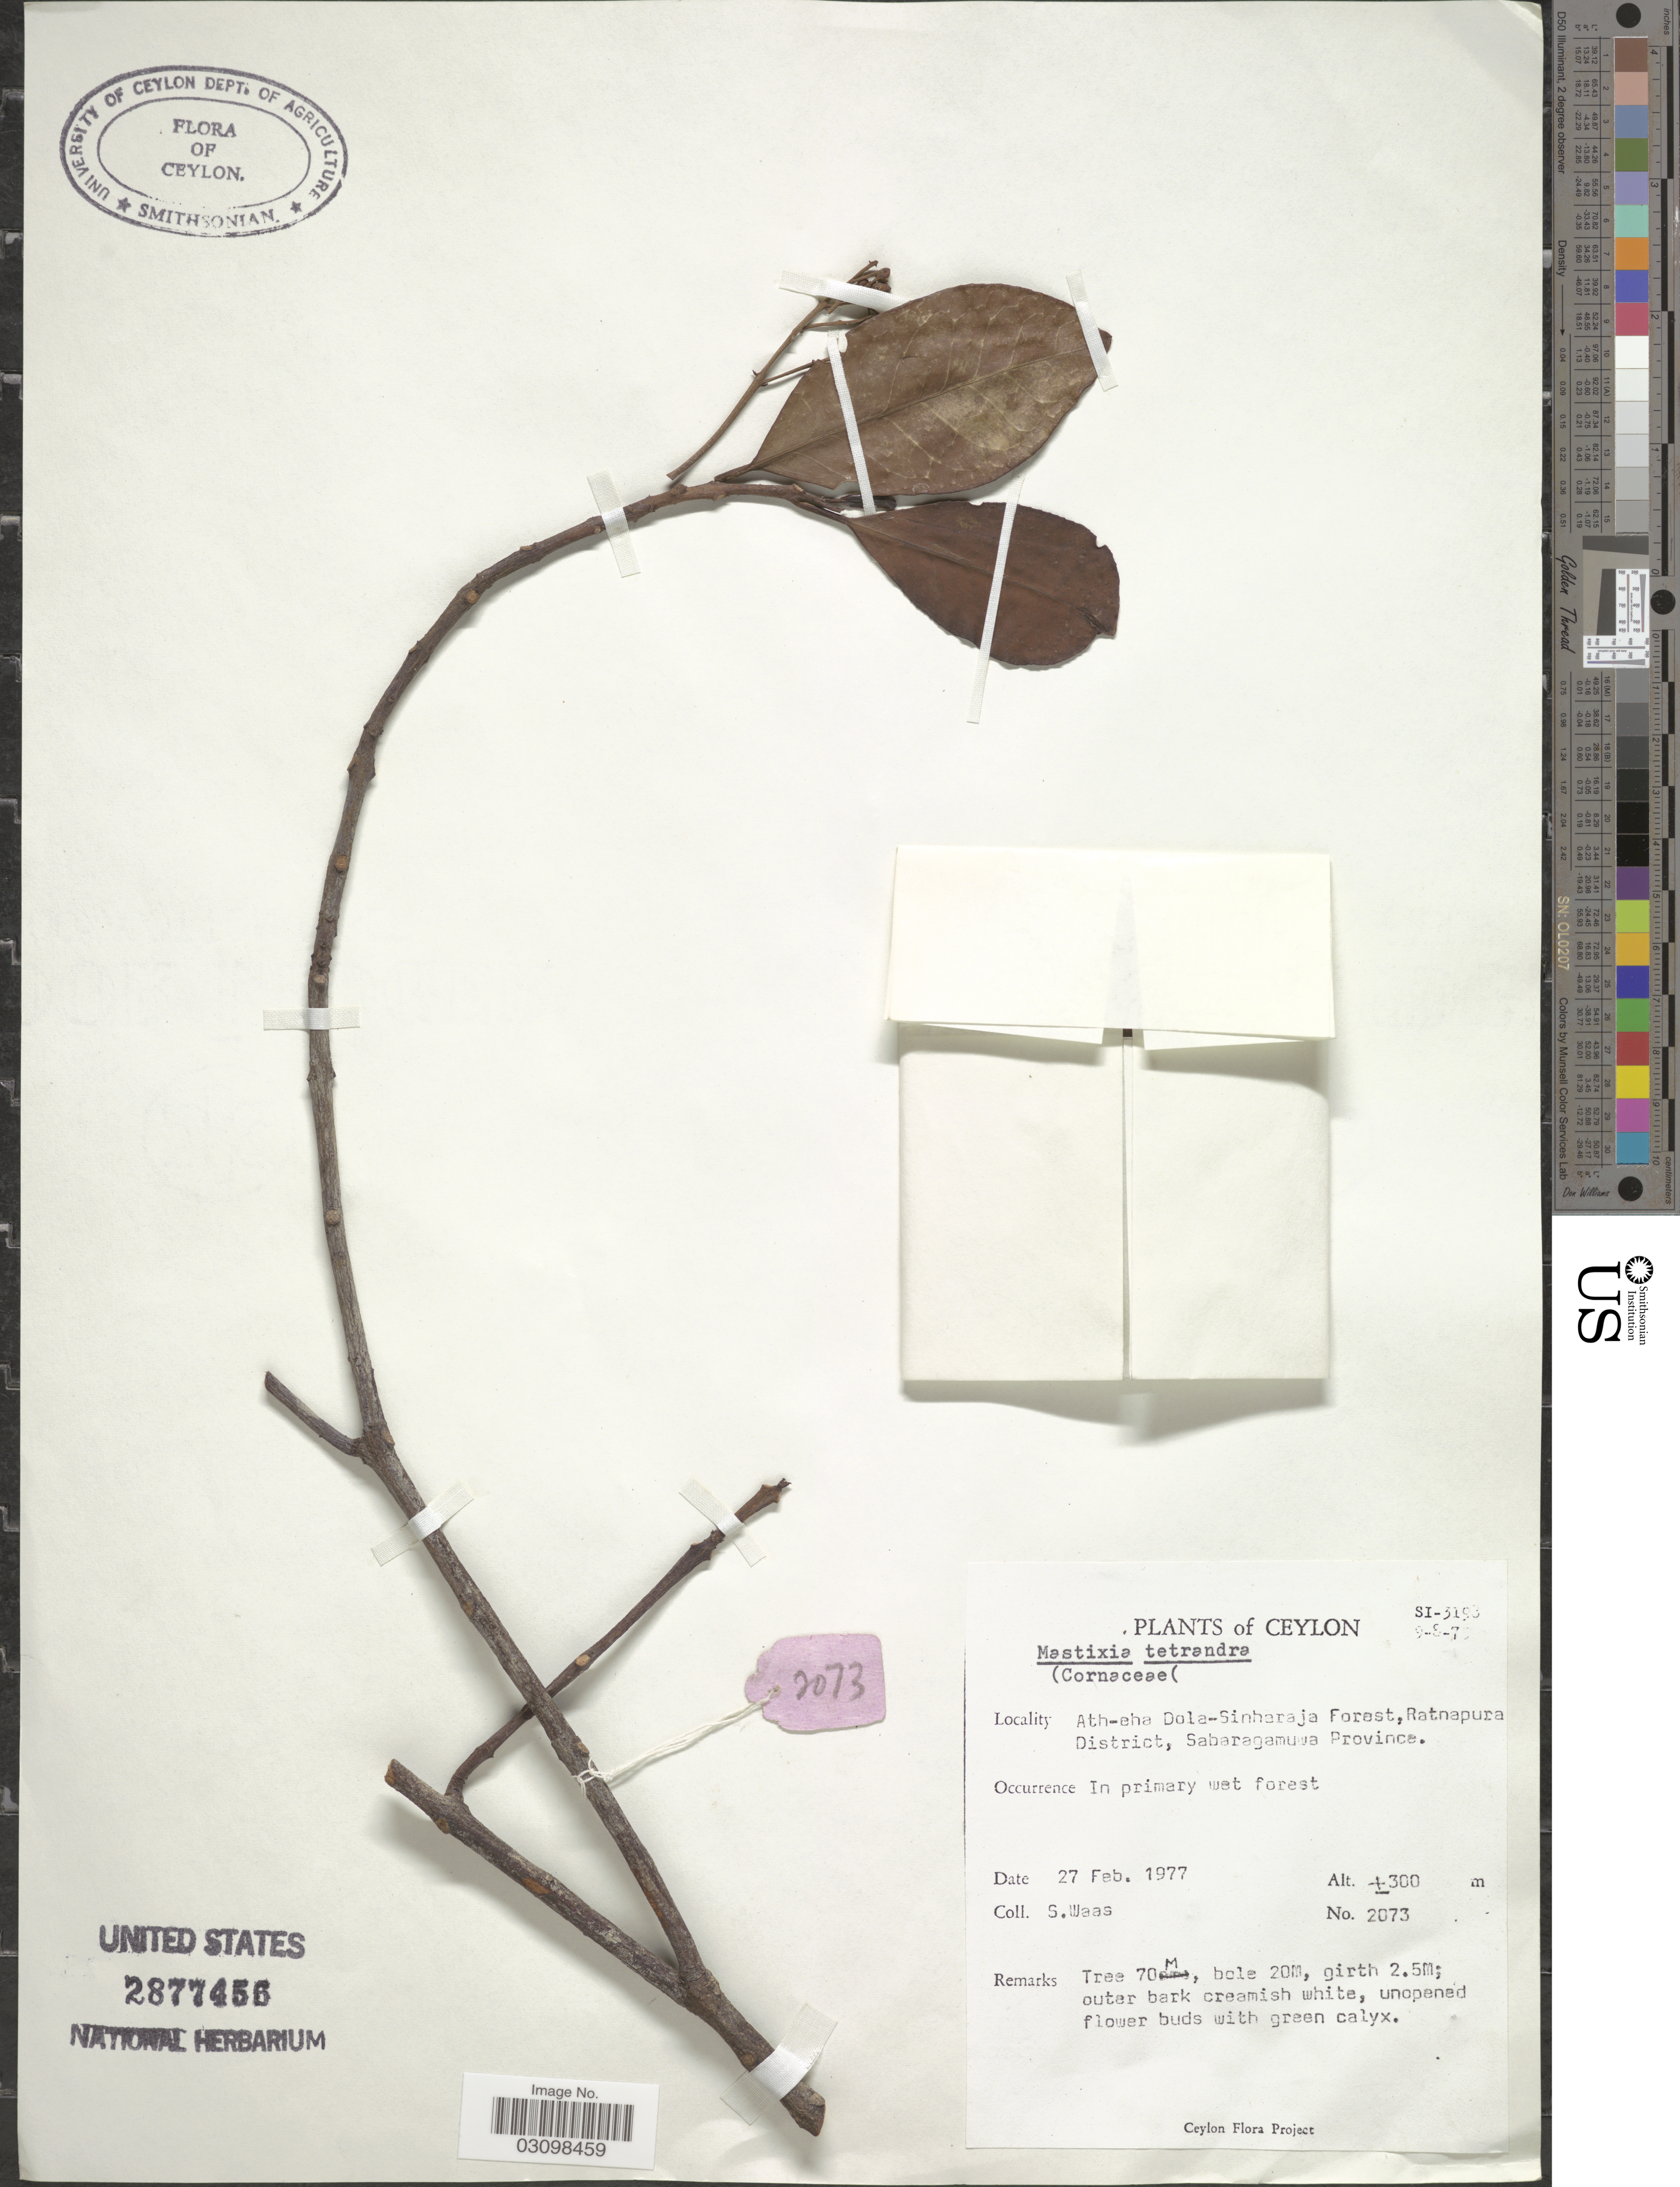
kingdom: Plantae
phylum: Tracheophyta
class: Magnoliopsida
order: Cornales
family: Nyssaceae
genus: Mastixia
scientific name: Mastixia tetrandra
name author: (Wight ex Thwaites) C.B. Clarke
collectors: S. Waas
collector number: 2073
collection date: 1977-02-27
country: Sri Lanka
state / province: Sabaragamuwa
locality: Ceylon. Ath-eha Dola-Sinharaja Forest, Ratnapura District.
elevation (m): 300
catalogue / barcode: US 2877456